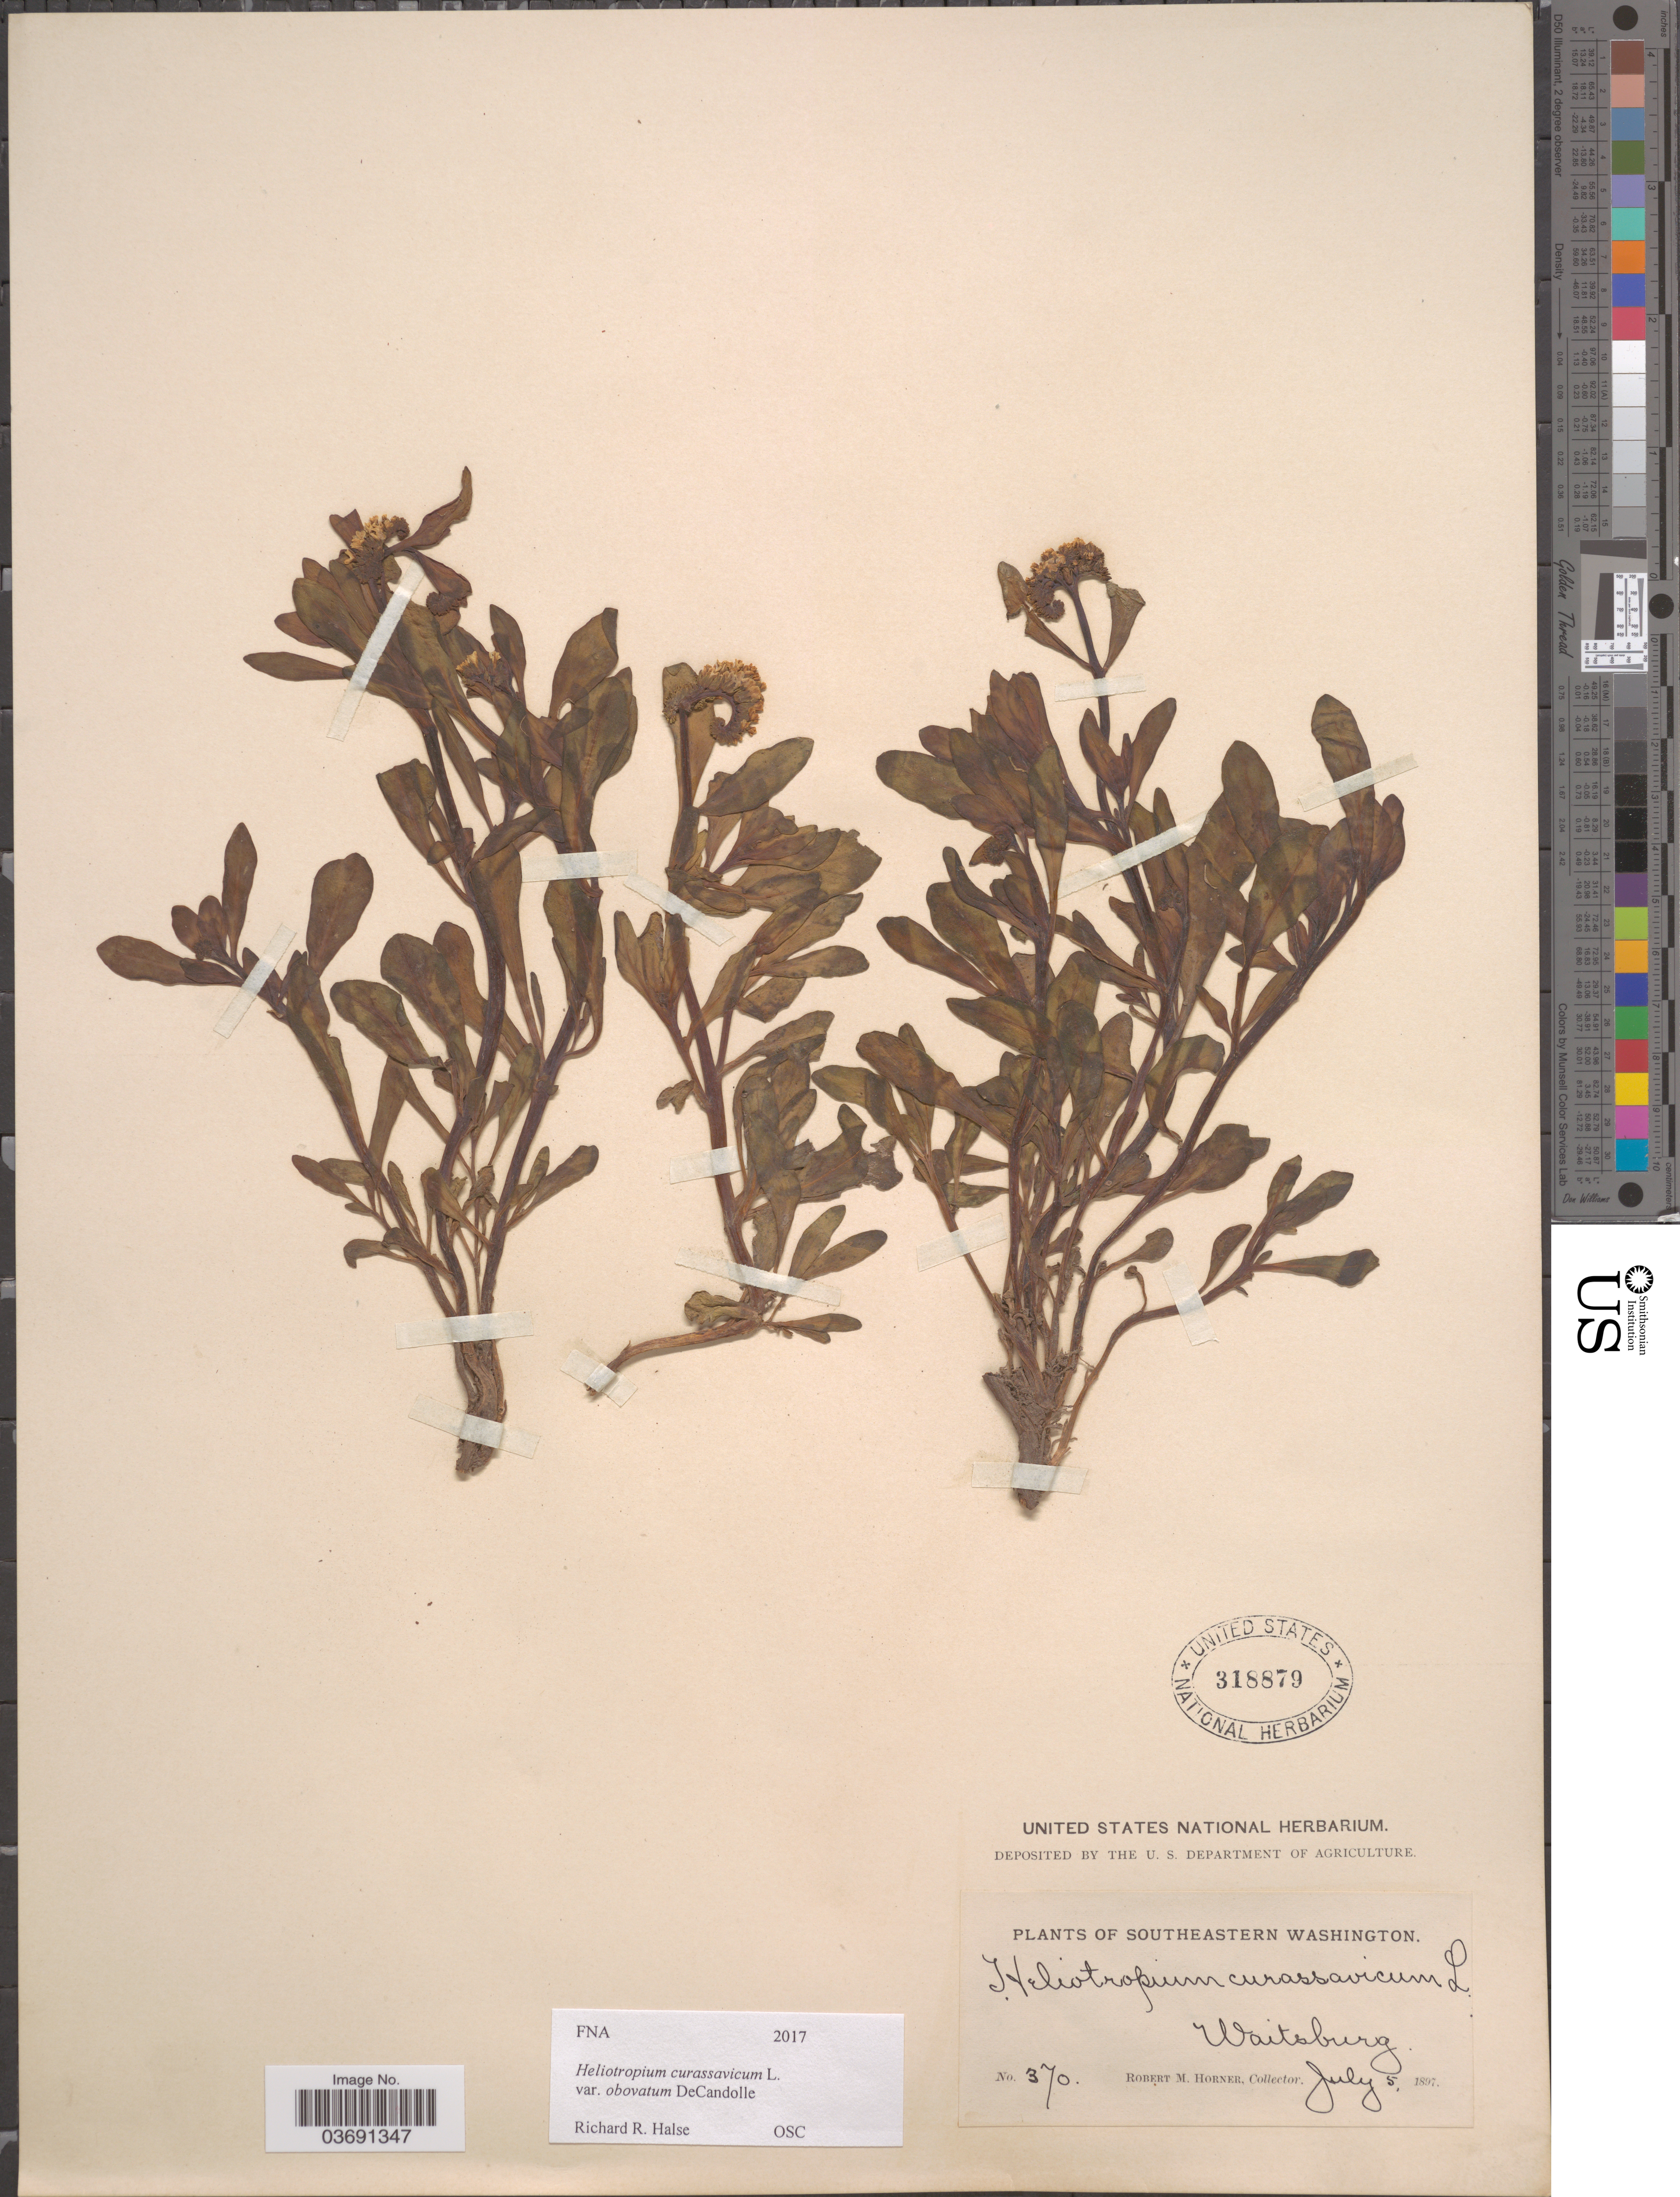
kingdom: Plantae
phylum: Tracheophyta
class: Magnoliopsida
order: Boraginales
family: Heliotropiaceae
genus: Heliotropium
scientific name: Heliotropium curassavicum subsp. obovatum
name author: (DC.) Á. Löve & D. Löve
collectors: R. Horner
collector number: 370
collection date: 1897-07-05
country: United States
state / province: Washington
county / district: Walla Walla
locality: Southeastern Washington. Waitsburg.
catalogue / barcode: US 318879